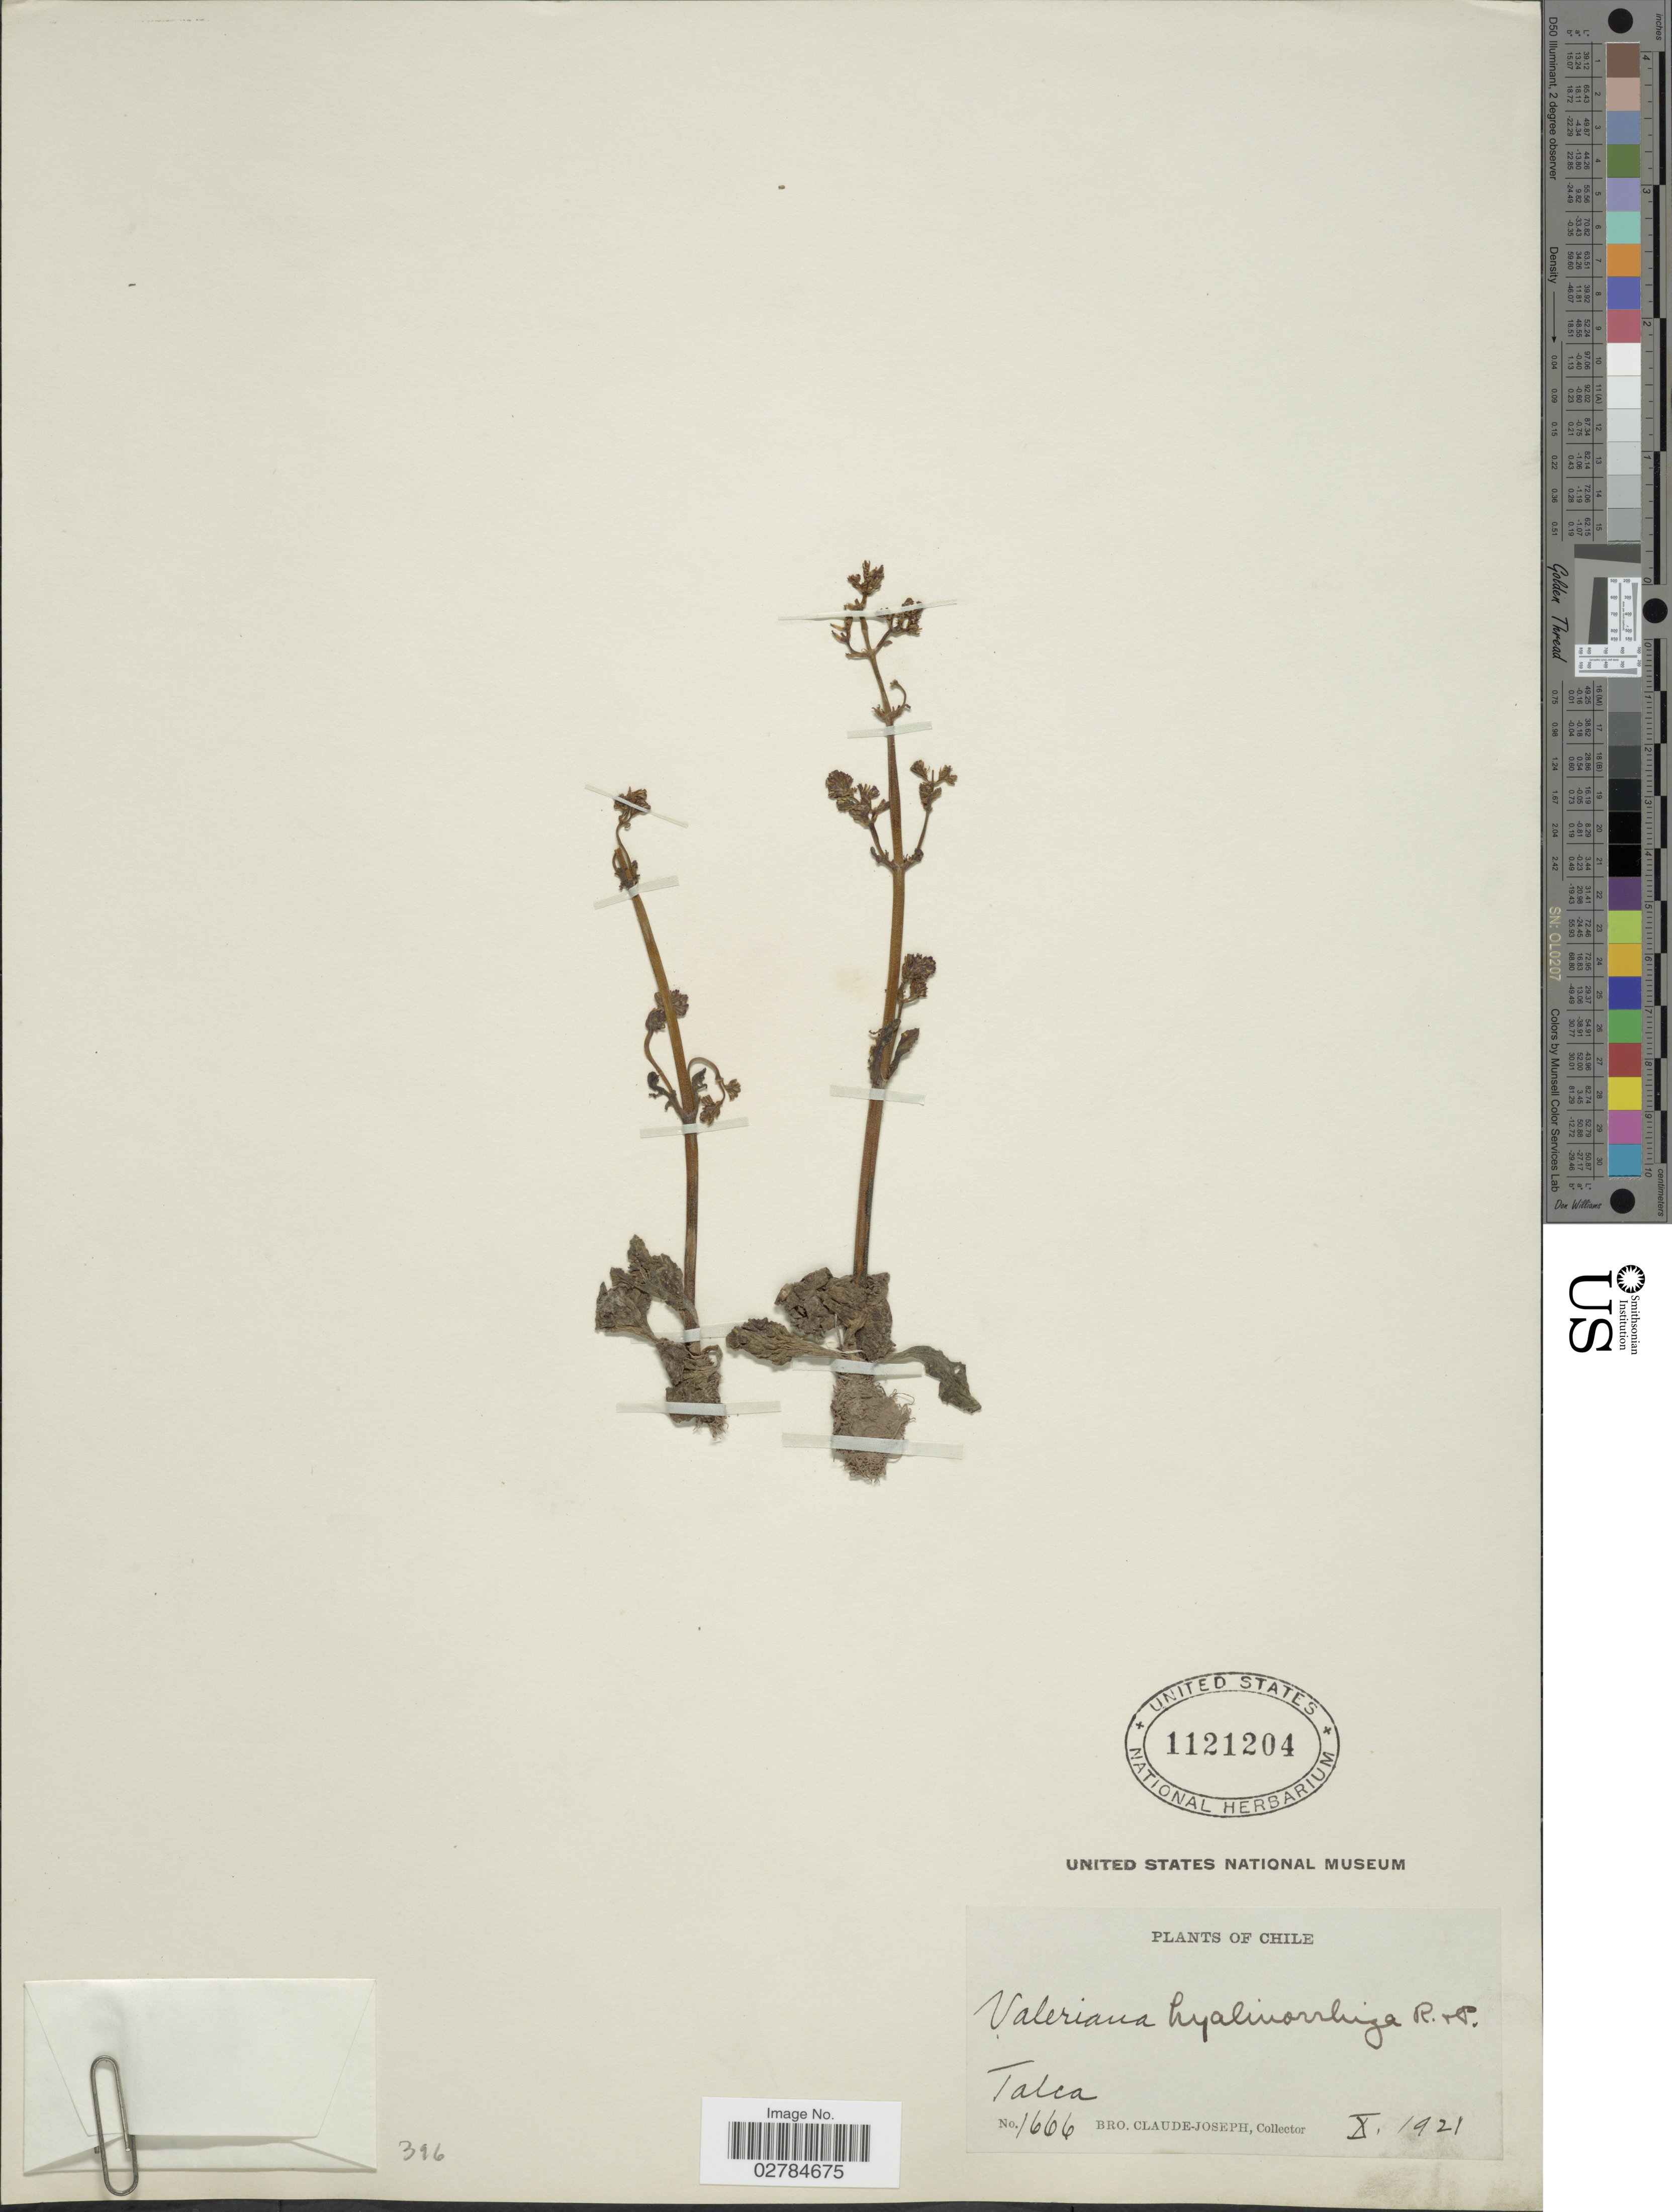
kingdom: Plantae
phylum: Tracheophyta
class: Magnoliopsida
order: Dipsacales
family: Caprifoliaceae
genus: Valeriana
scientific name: Valeriana hyalinorrhiza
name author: Ruiz & Pav.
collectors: Bro. Claude-Joseph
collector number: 1666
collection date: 1921-10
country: Chile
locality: Talca.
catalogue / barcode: US 1121204